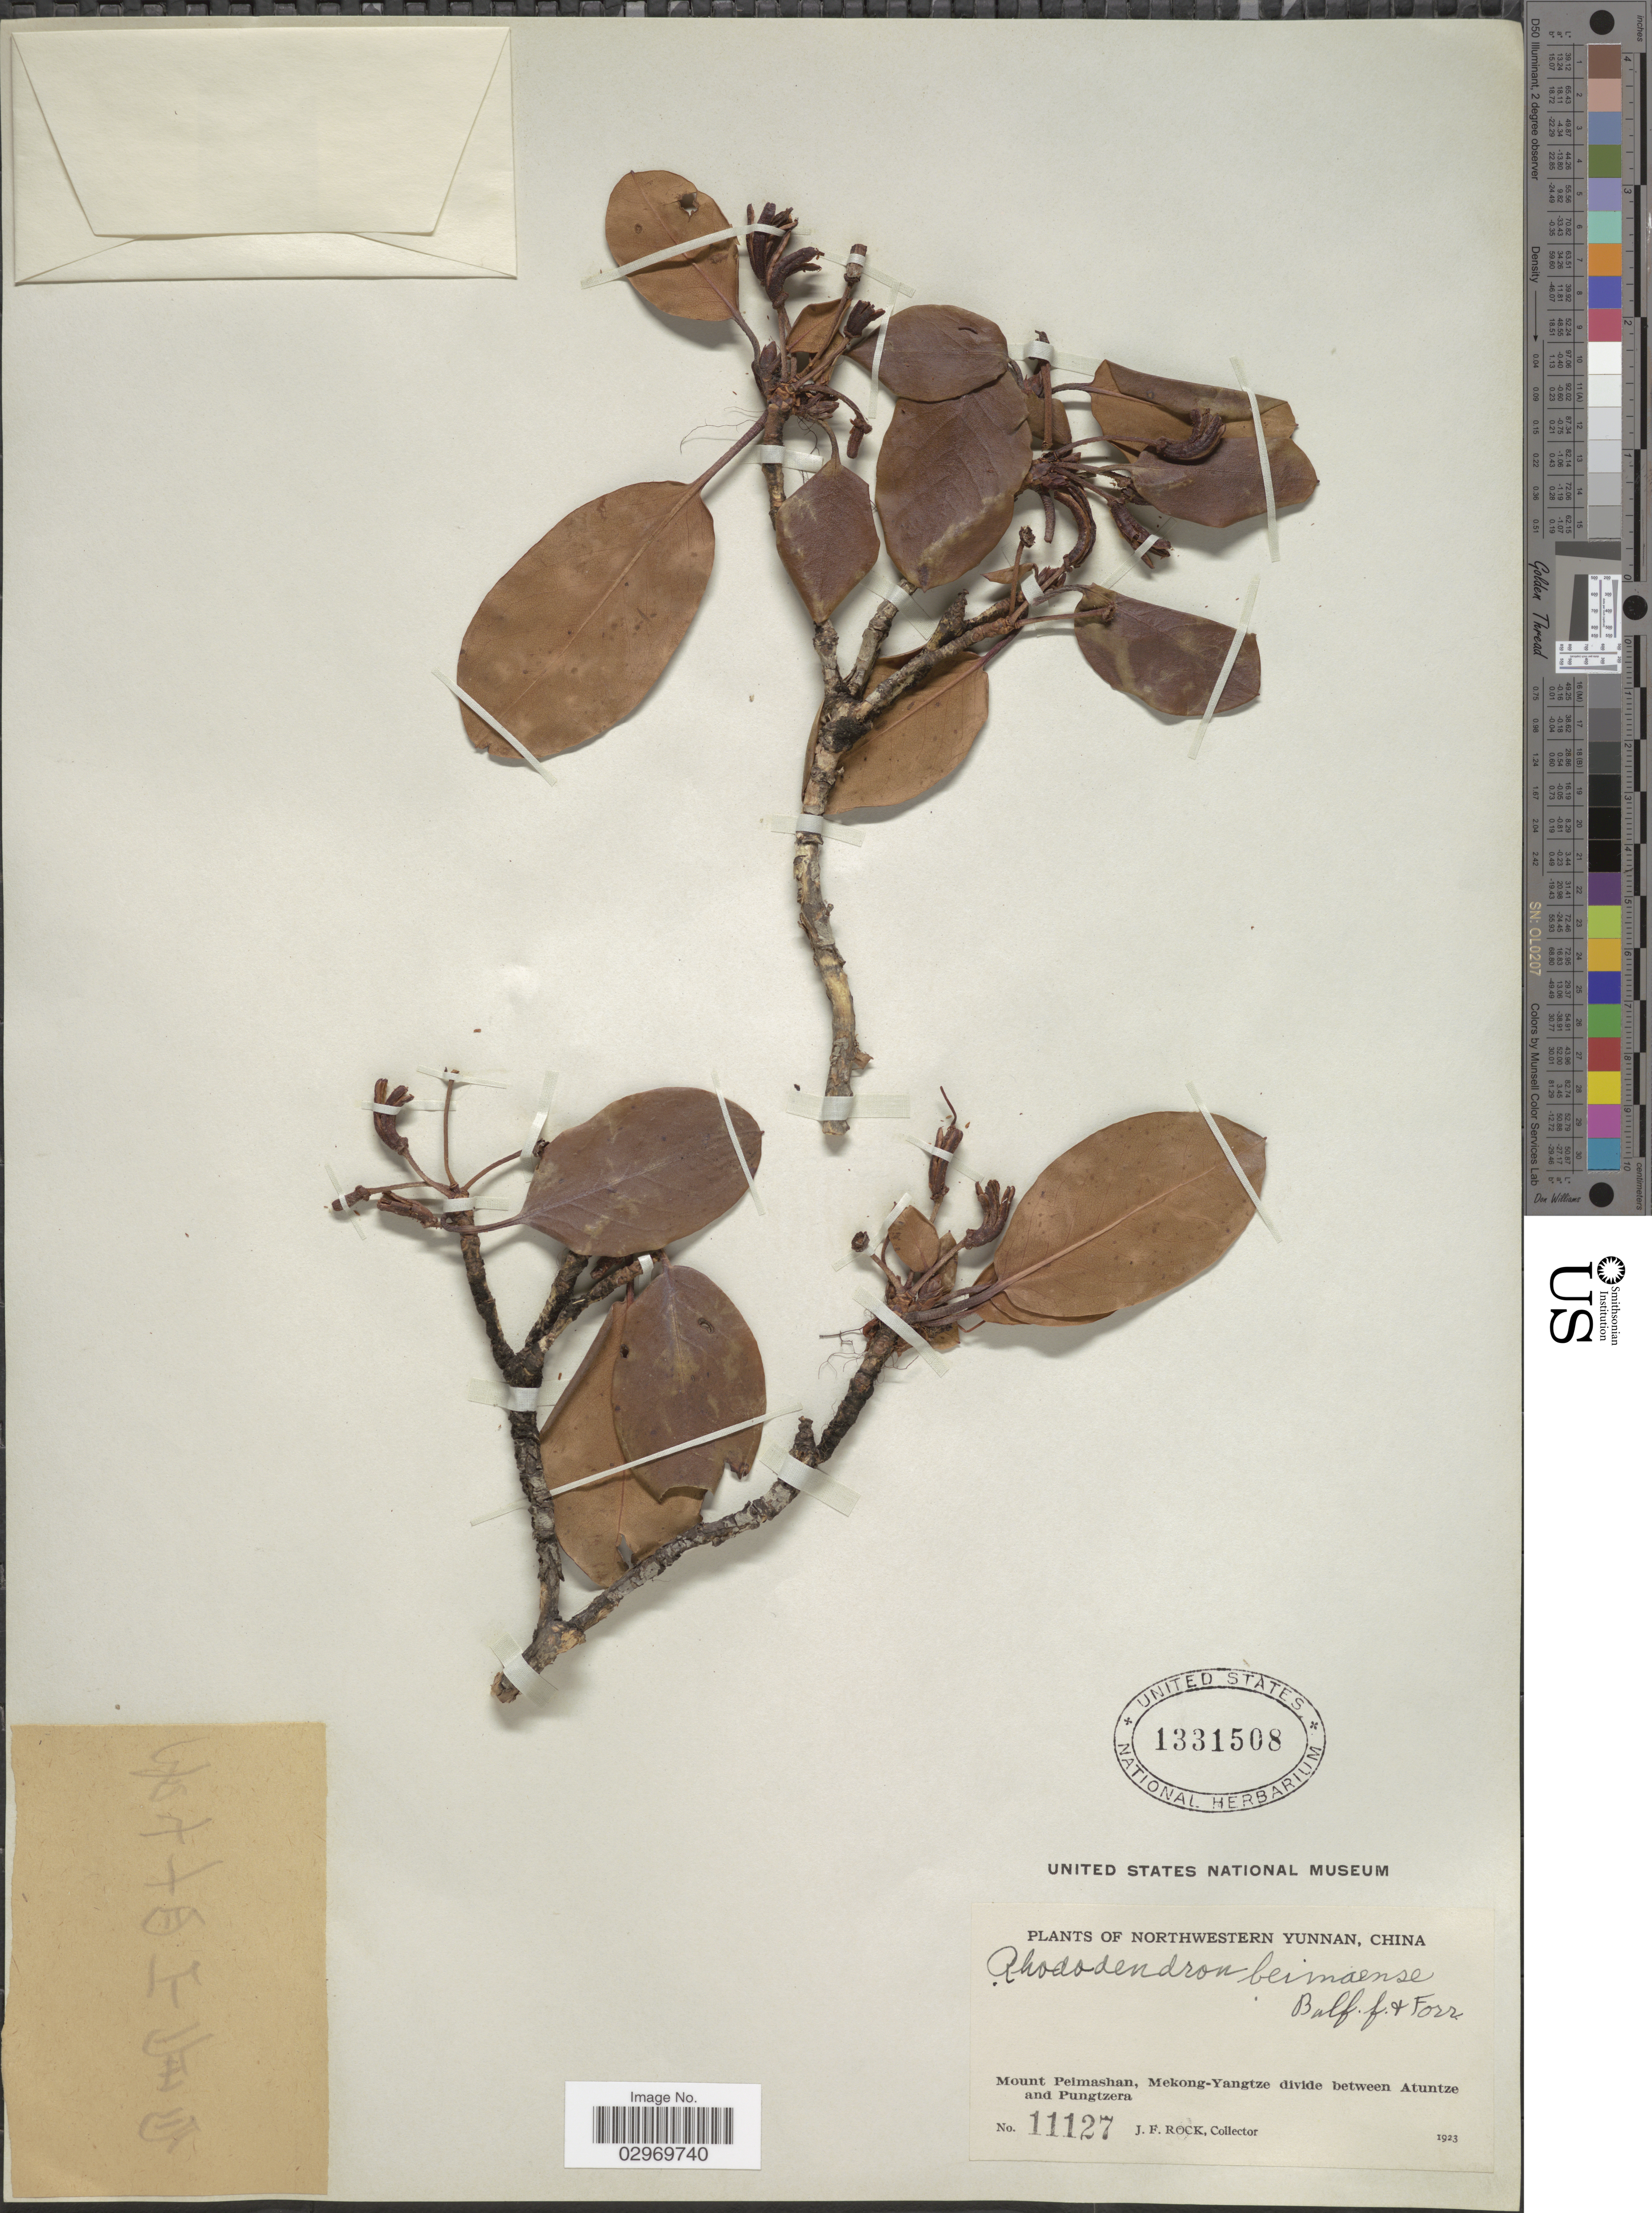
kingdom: Plantae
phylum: Tracheophyta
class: Magnoliopsida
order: Ericales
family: Ericaceae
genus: Rhododendron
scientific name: Rhododendron beimaense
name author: Balf. f. & Forrest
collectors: J. Rock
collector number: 11127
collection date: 1923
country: China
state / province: Yunnan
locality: Northwestern Yunnan. Mount Peimashan, Mekong-Yangtze divide between Atuntze and Pungtzera.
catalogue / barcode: US 1331508